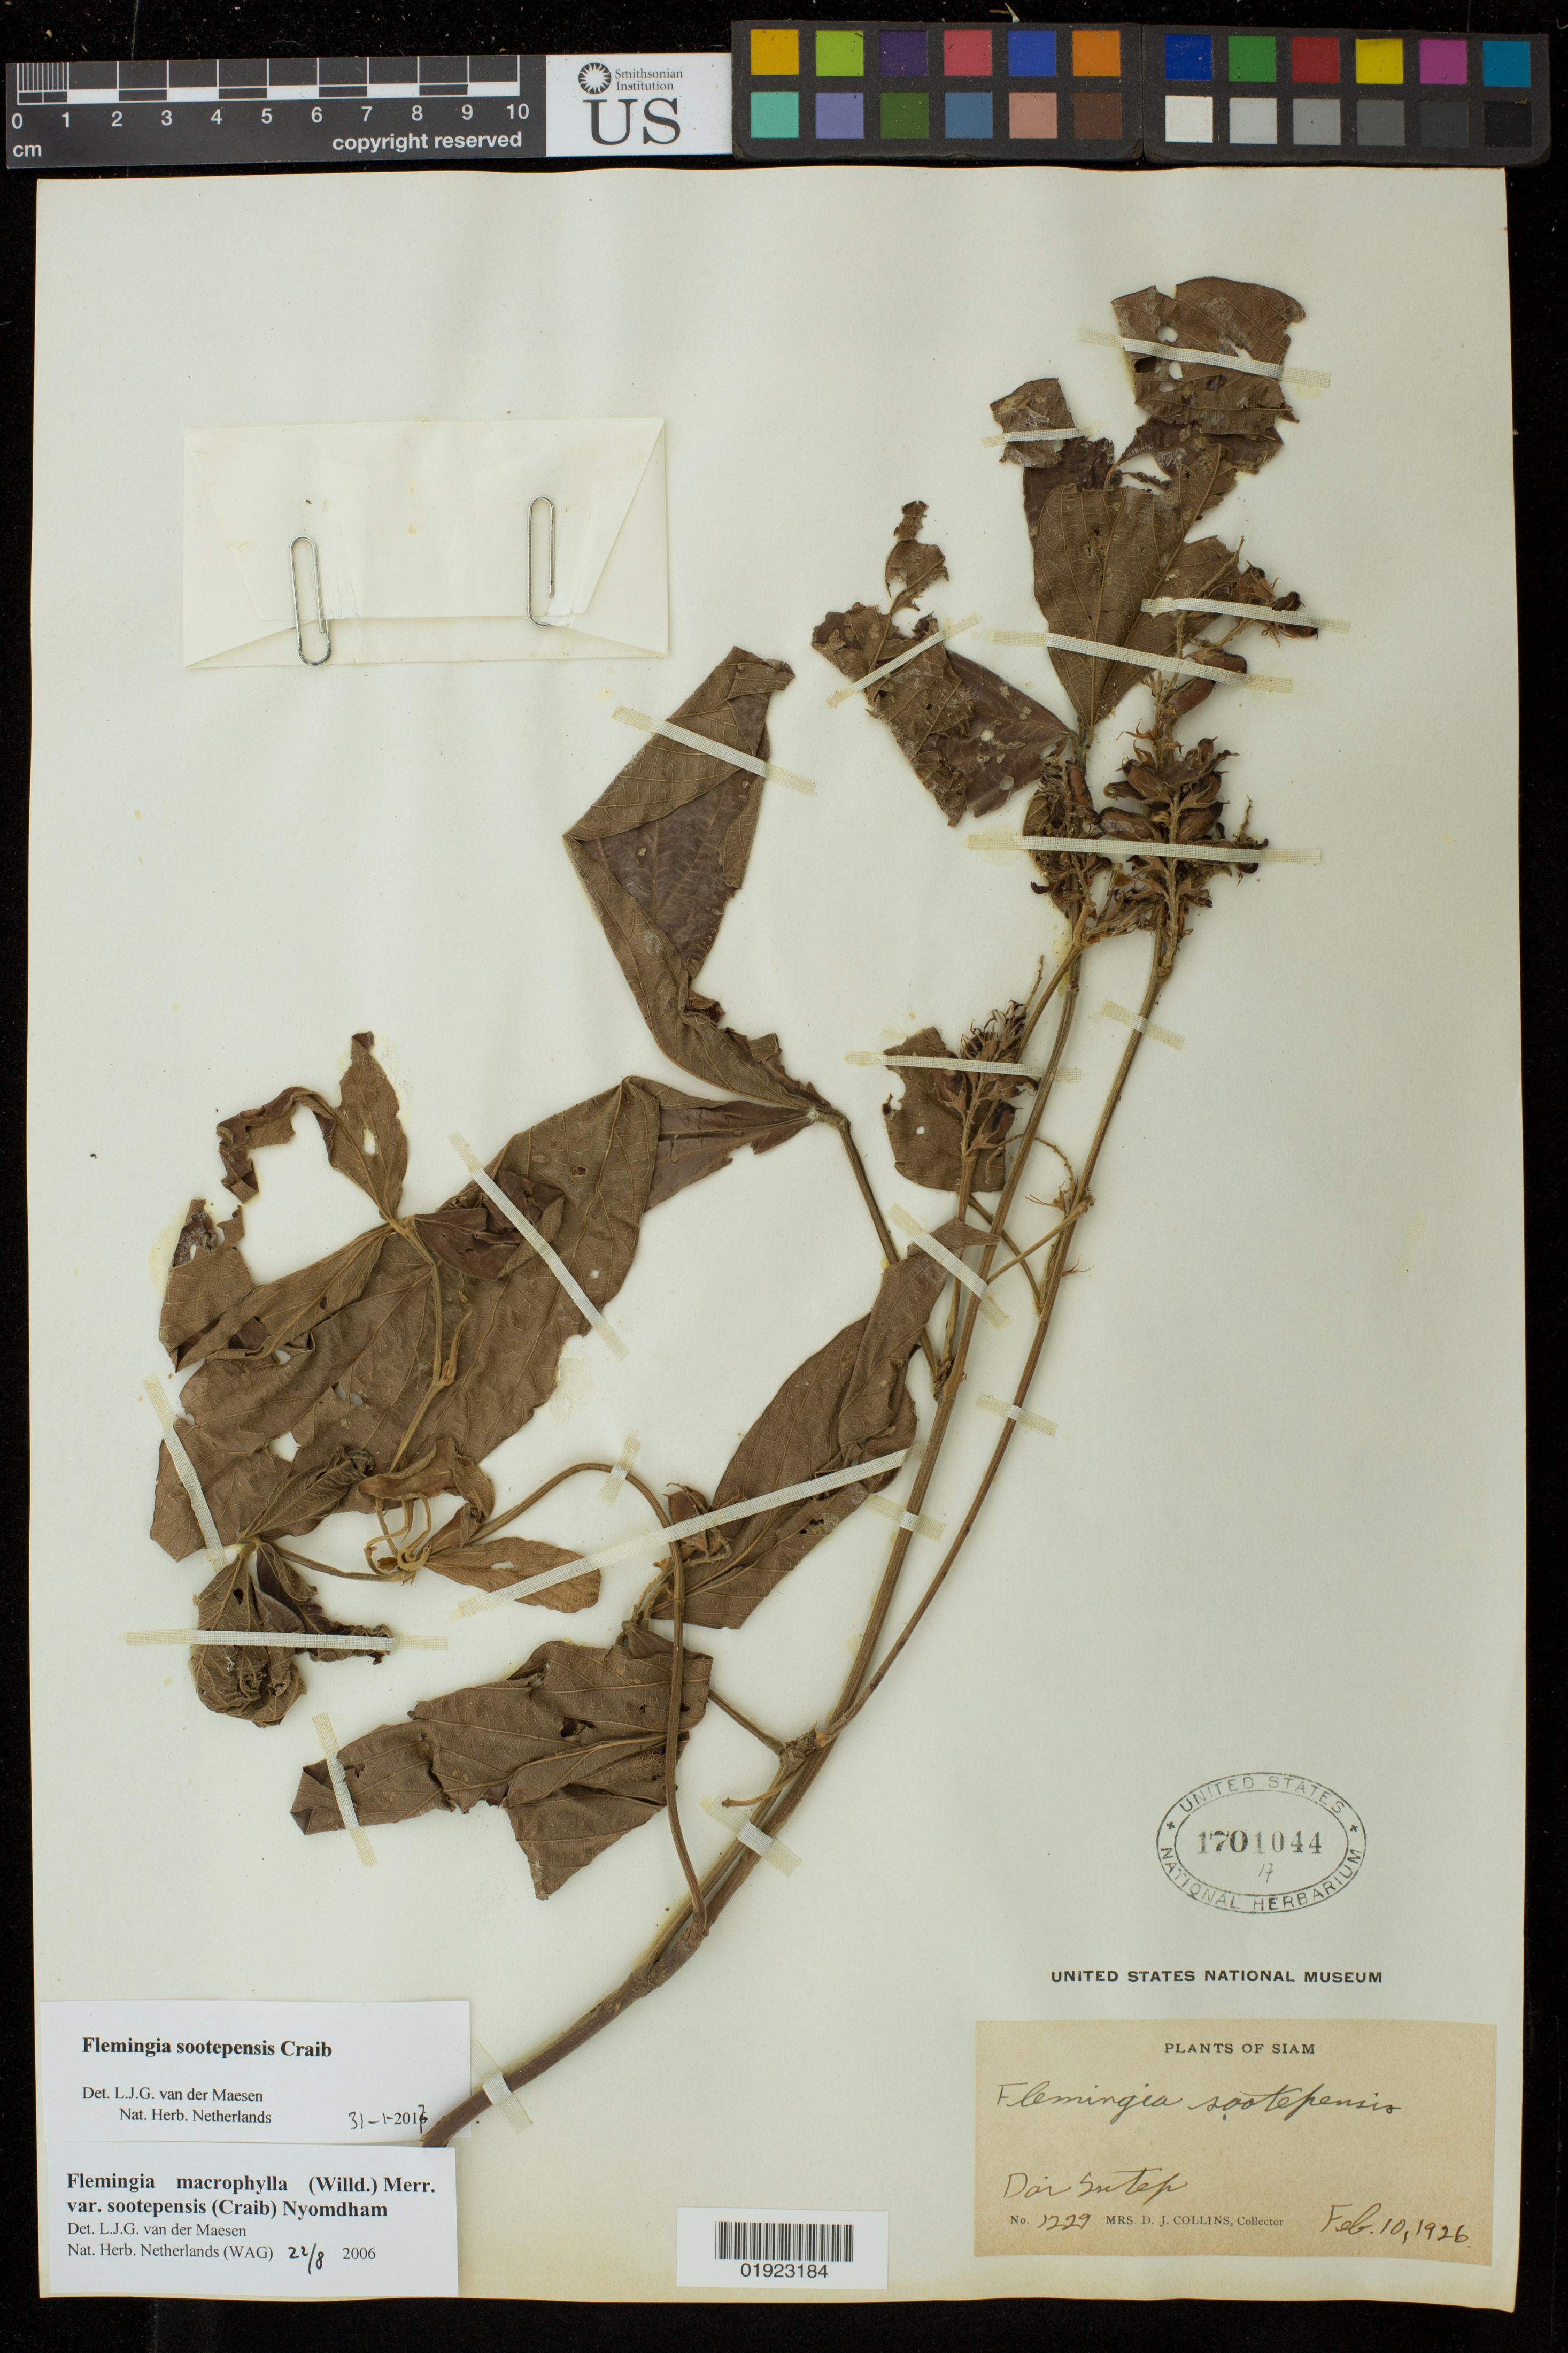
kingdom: Plantae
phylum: Tracheophyta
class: Magnoliopsida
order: Fabales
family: Fabaceae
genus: Flemingia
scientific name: Flemingia sootepensis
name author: Craib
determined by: van der Maesen, L.J.G.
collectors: J. Collins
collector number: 1229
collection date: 1926-02-10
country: Thailand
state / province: Doi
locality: Doi Sootep.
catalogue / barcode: US 1701044